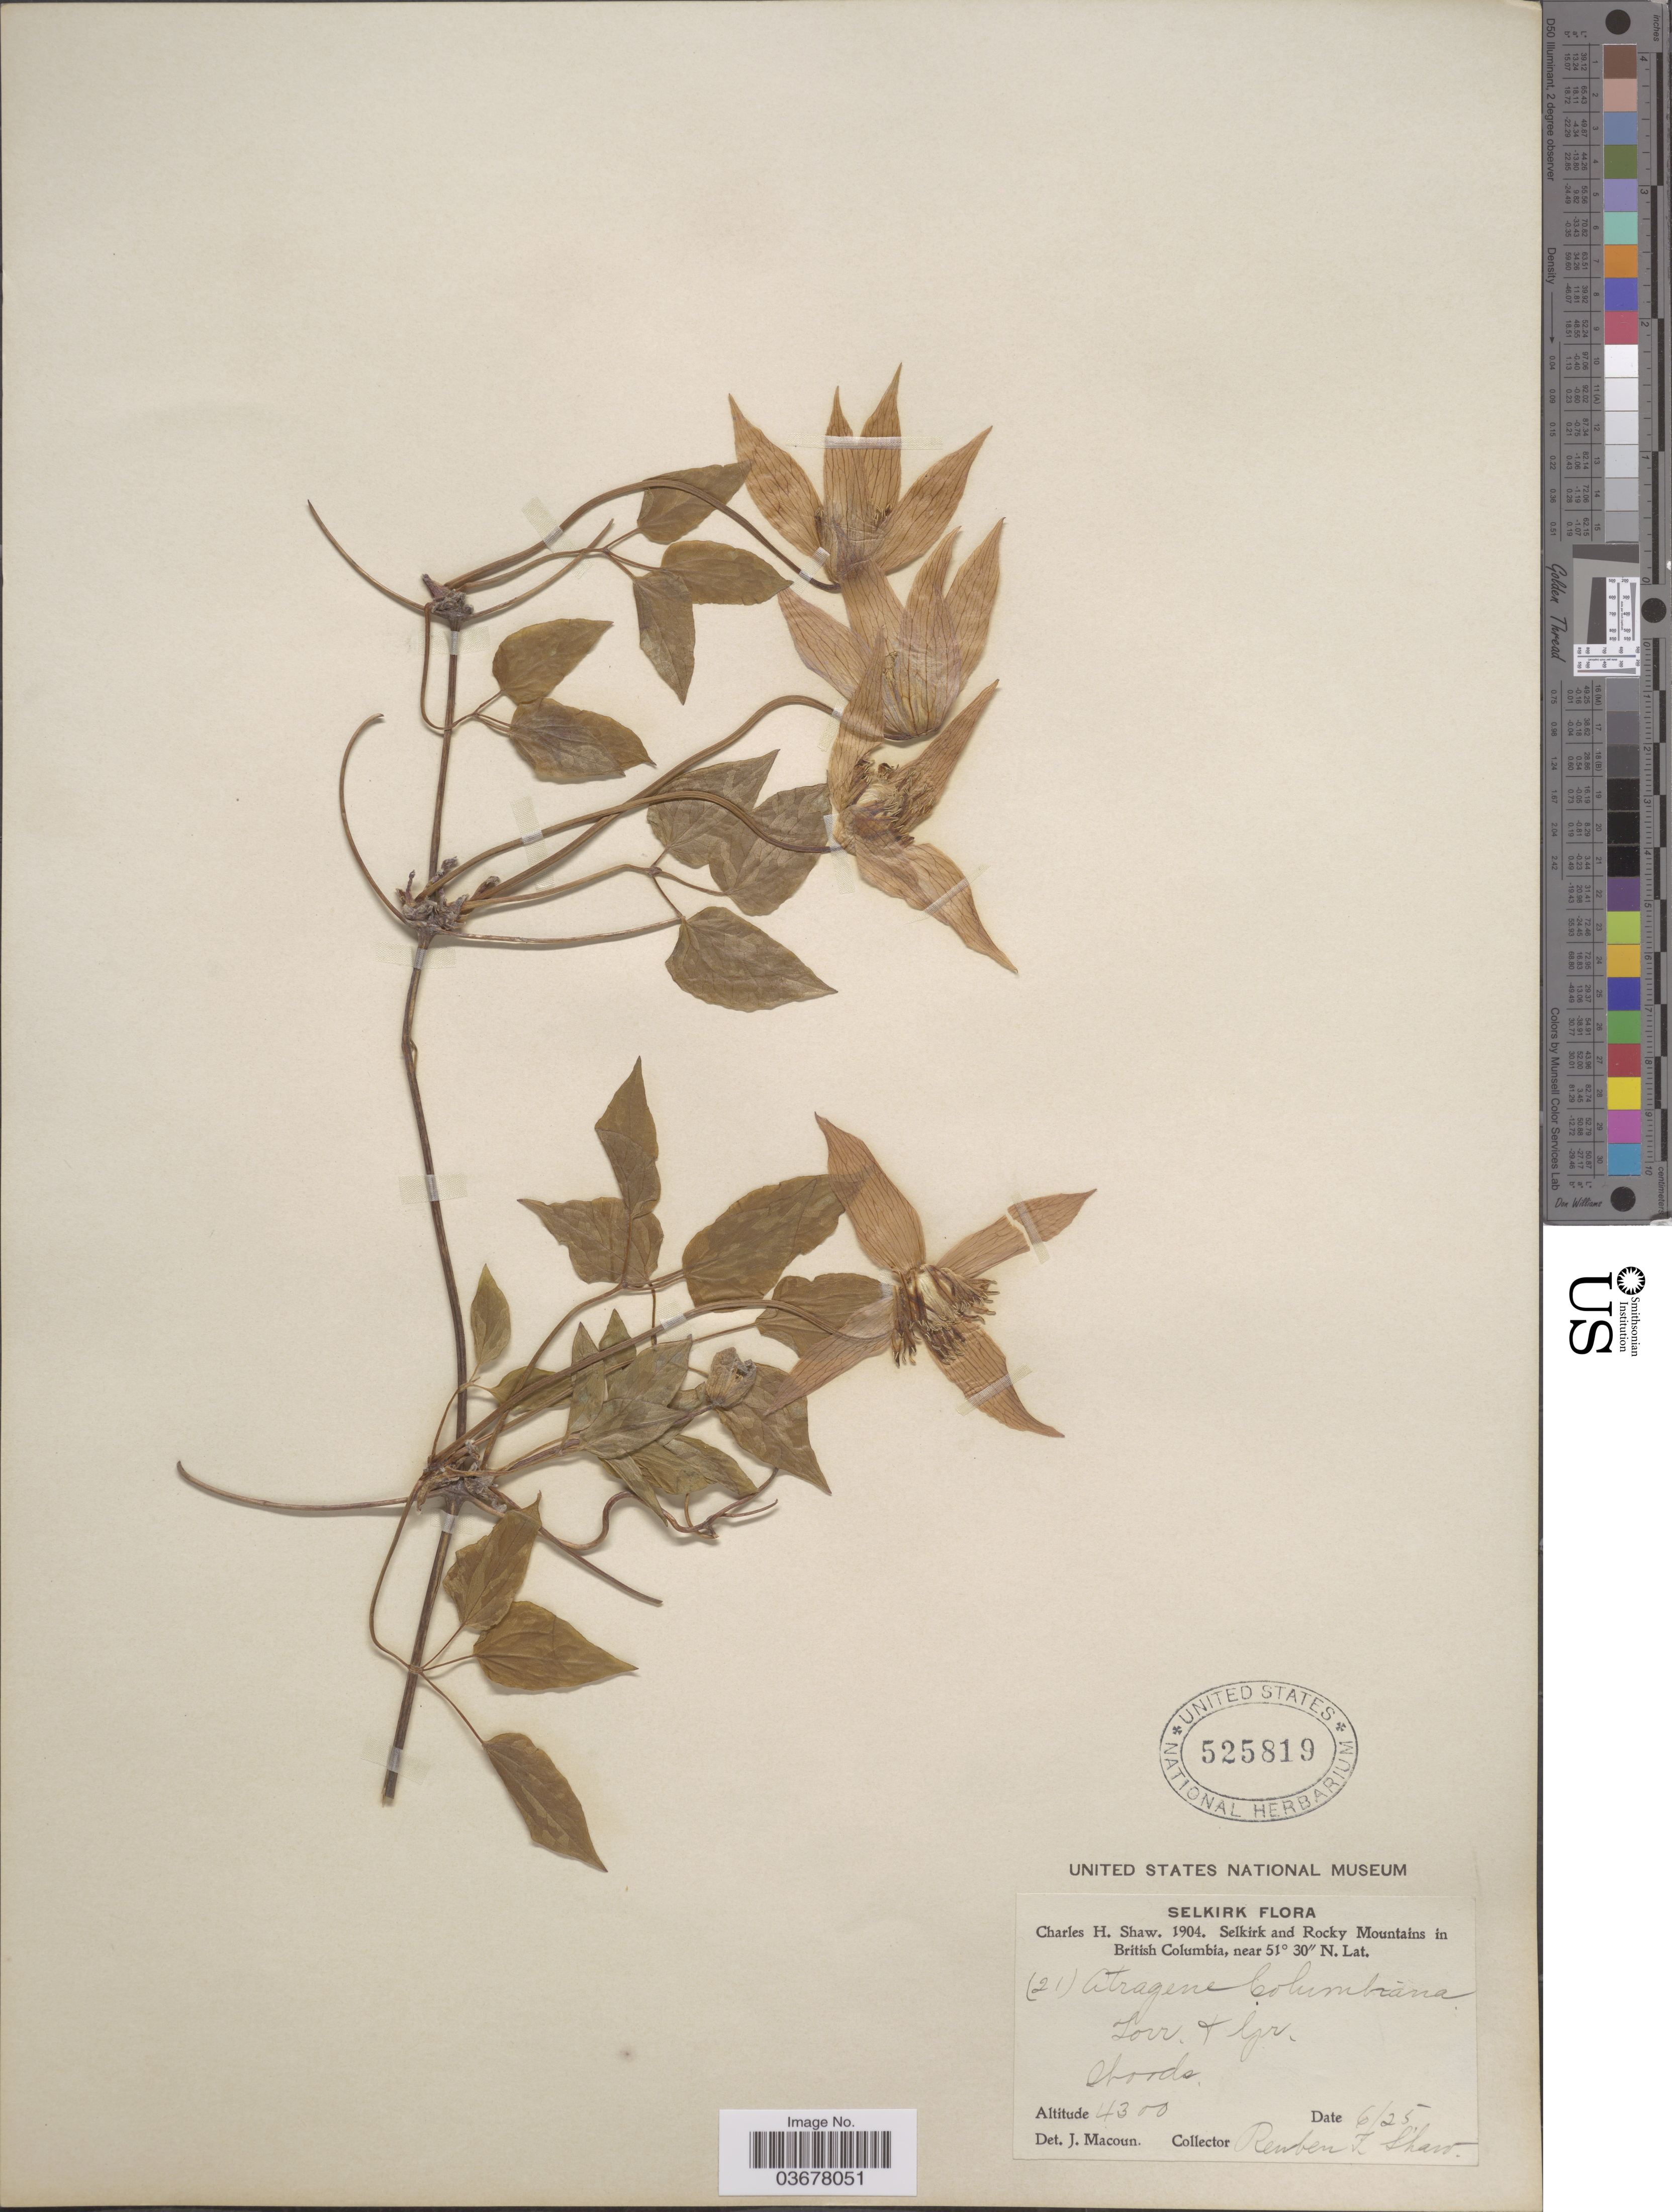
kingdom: Plantae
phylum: Tracheophyta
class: Magnoliopsida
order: Ranunculales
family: Ranunculaceae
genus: Clematis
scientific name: Clematis occidentalis var. grosseserrata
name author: (Rydb.) J.S. Pringle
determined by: Strong, M. T., (US), Smithsonian Institution - National Museum of Natural History (UNITED STATES)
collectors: R. T. Shaw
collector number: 21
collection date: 1904-06-25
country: Canada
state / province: British Columbia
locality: Selkirk. Selkirk and Rocky Mountains. Woods.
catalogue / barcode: US 525819